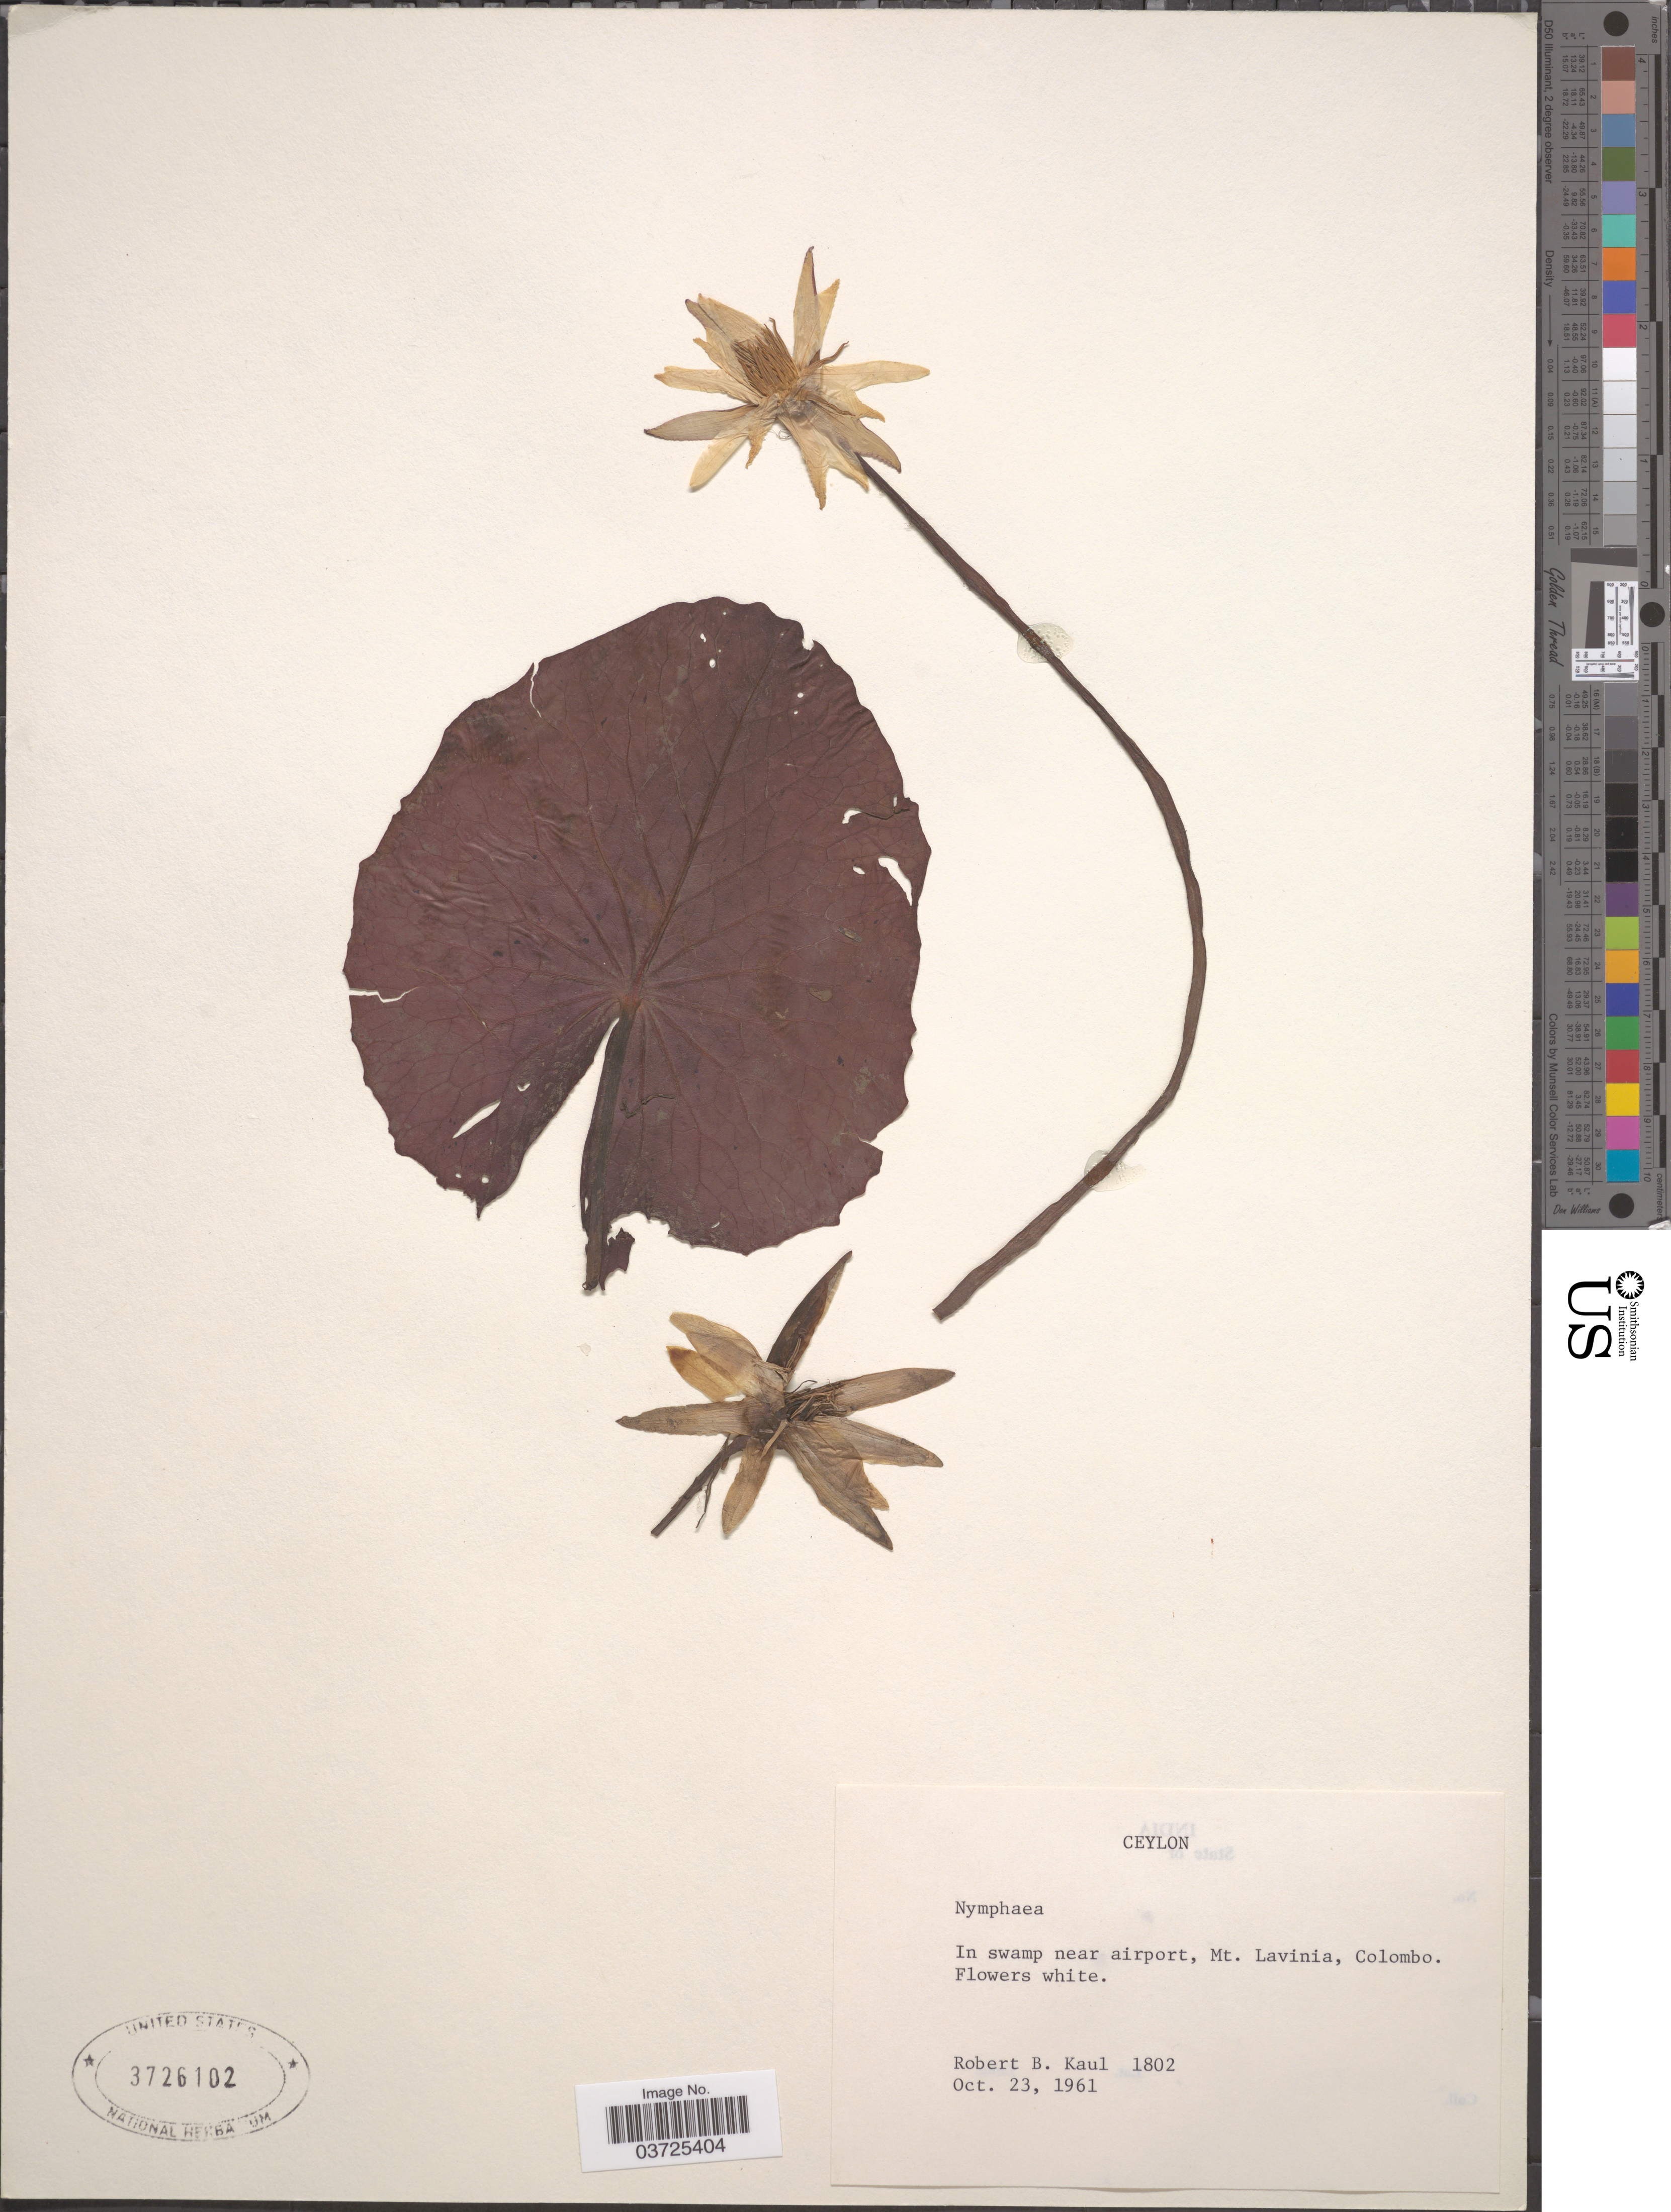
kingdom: Plantae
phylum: Tracheophyta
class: Magnoliopsida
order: Nymphaeales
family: Nymphaeaceae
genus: Nymphaea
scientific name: Nymphaea sp.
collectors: R. Kaul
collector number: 1802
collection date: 1961-10-23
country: Sri Lanka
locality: Ceylon. In swamp near airport, Mt. Lavinia, Colombo.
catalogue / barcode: US 3726102